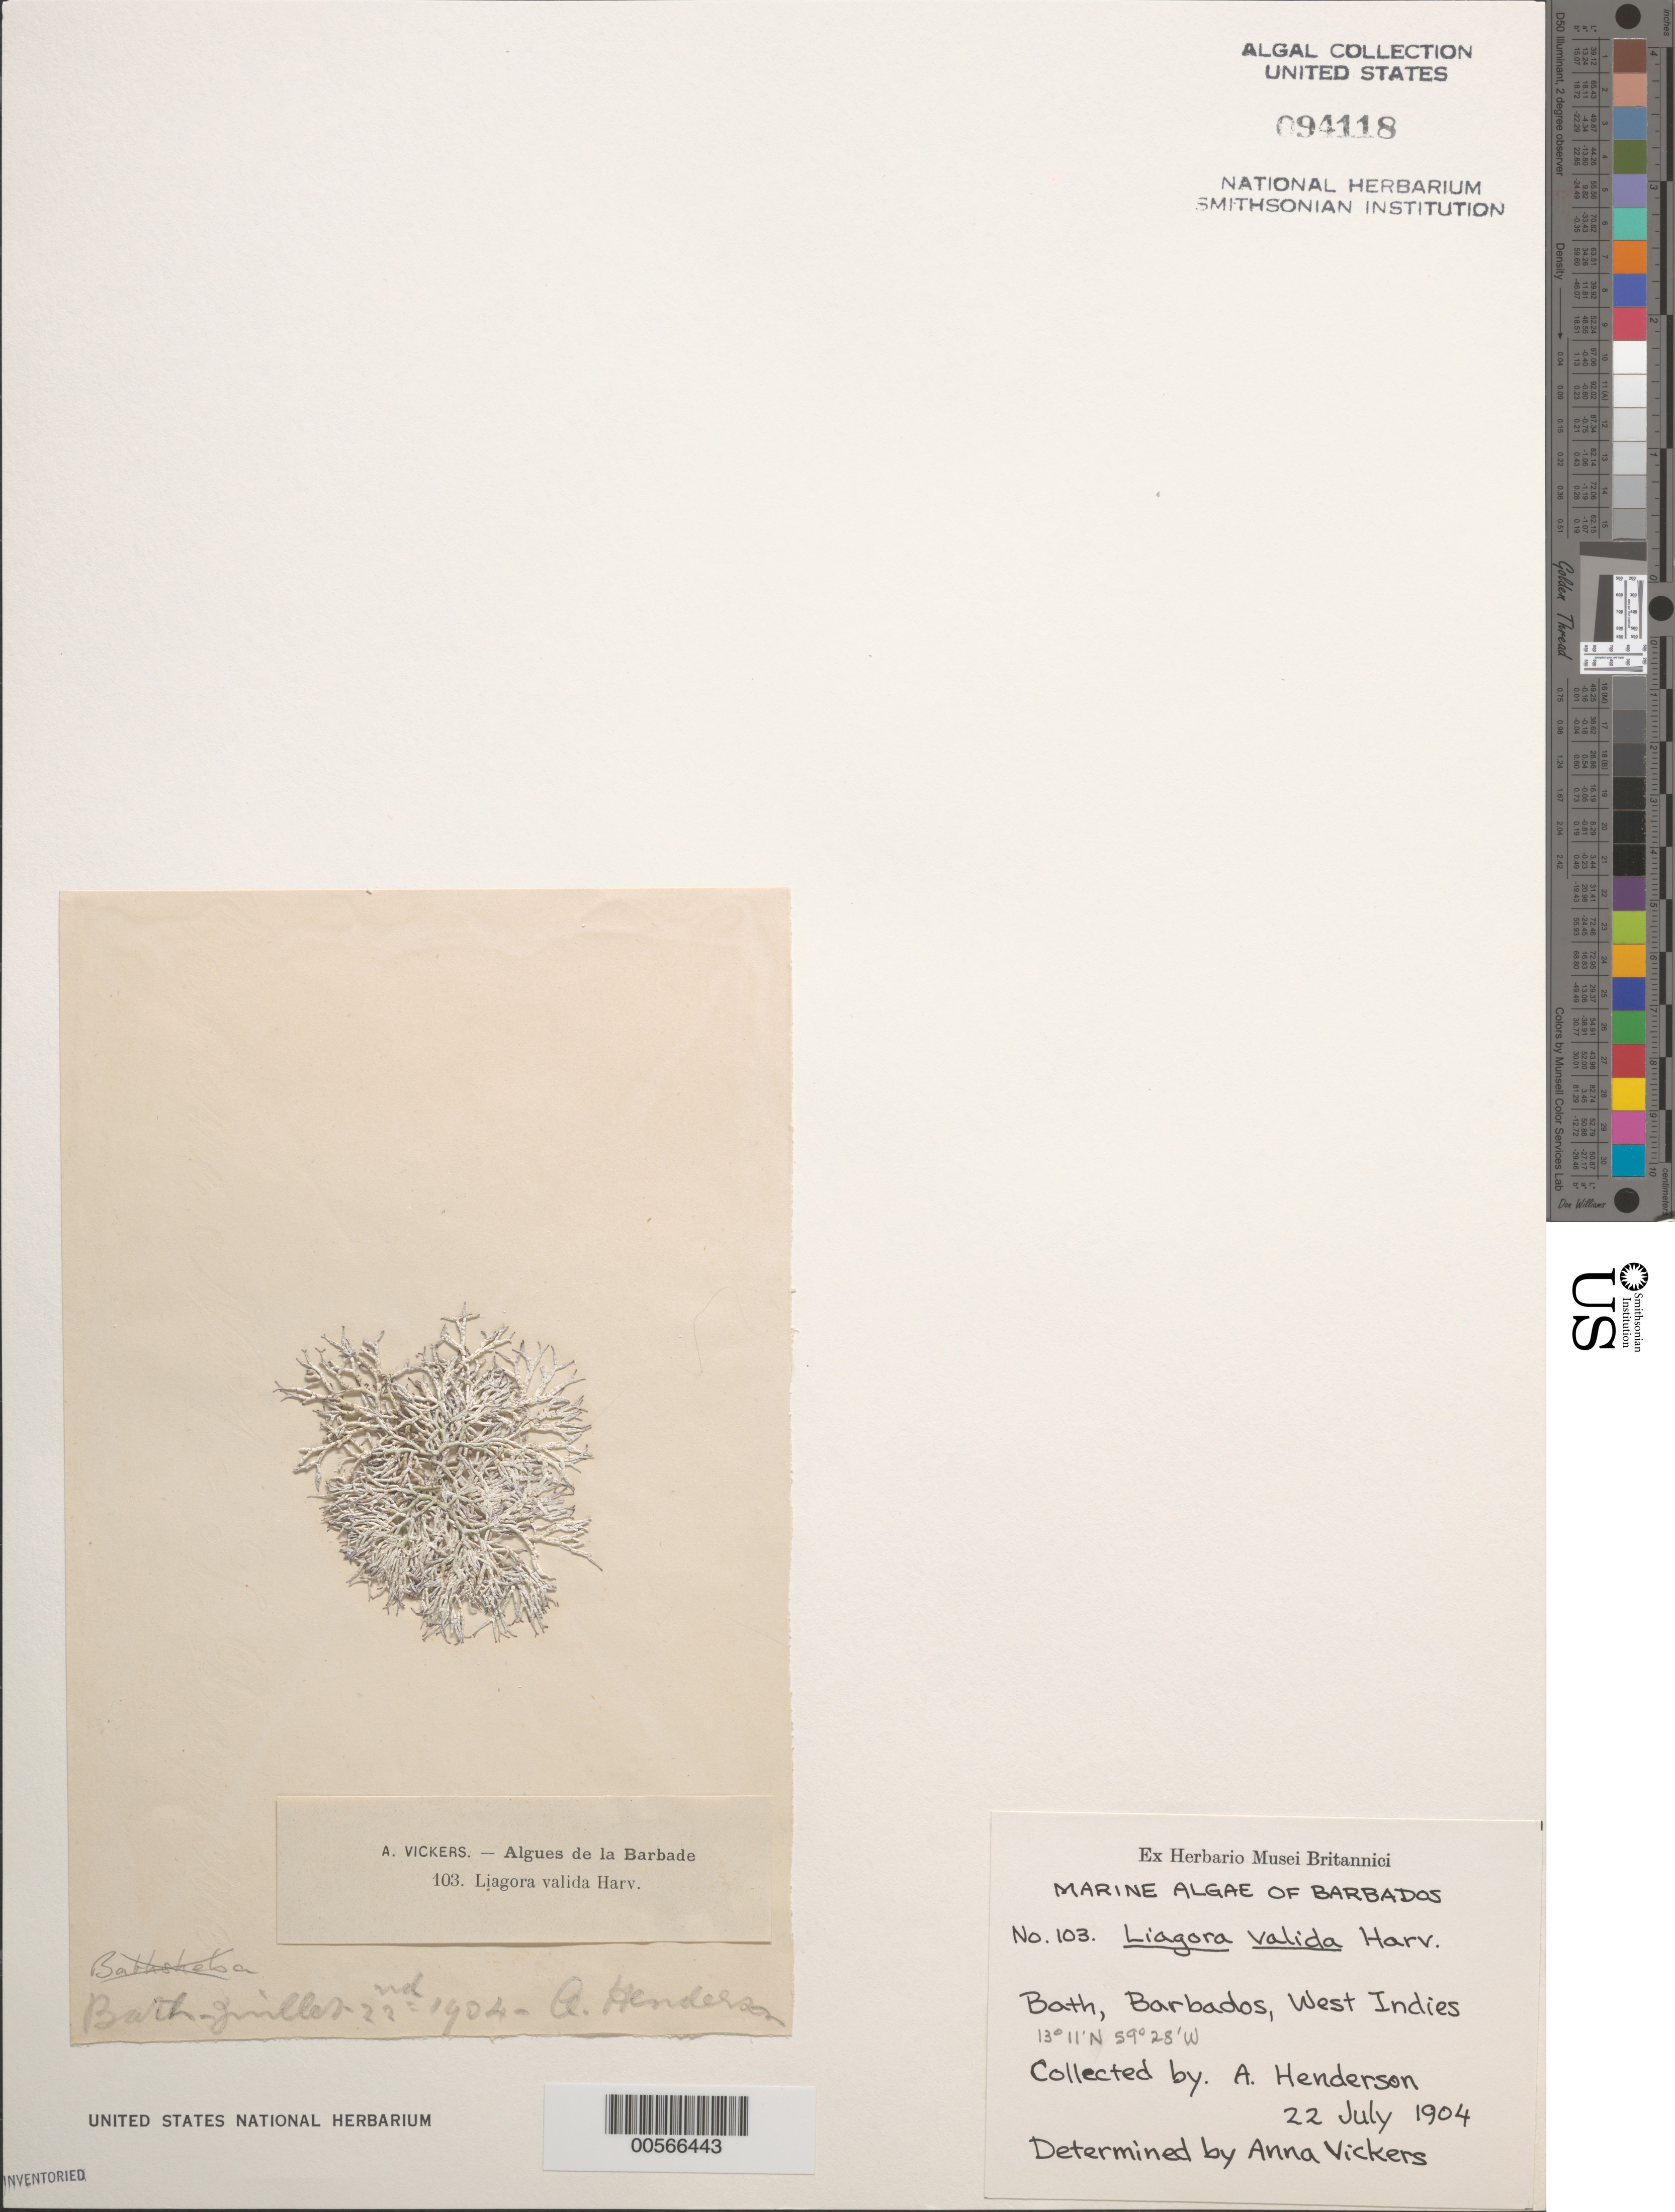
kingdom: Plantae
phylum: Rhodophyta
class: Florideophyceae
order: Nemaliales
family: Liagoraceae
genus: Liagora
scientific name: Liagora valida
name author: Harv.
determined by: Vickers, A.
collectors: A. Henderson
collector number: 103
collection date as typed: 22 Jul 1904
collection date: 1904-07-22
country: Barbados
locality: Bath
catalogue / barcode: US 94118